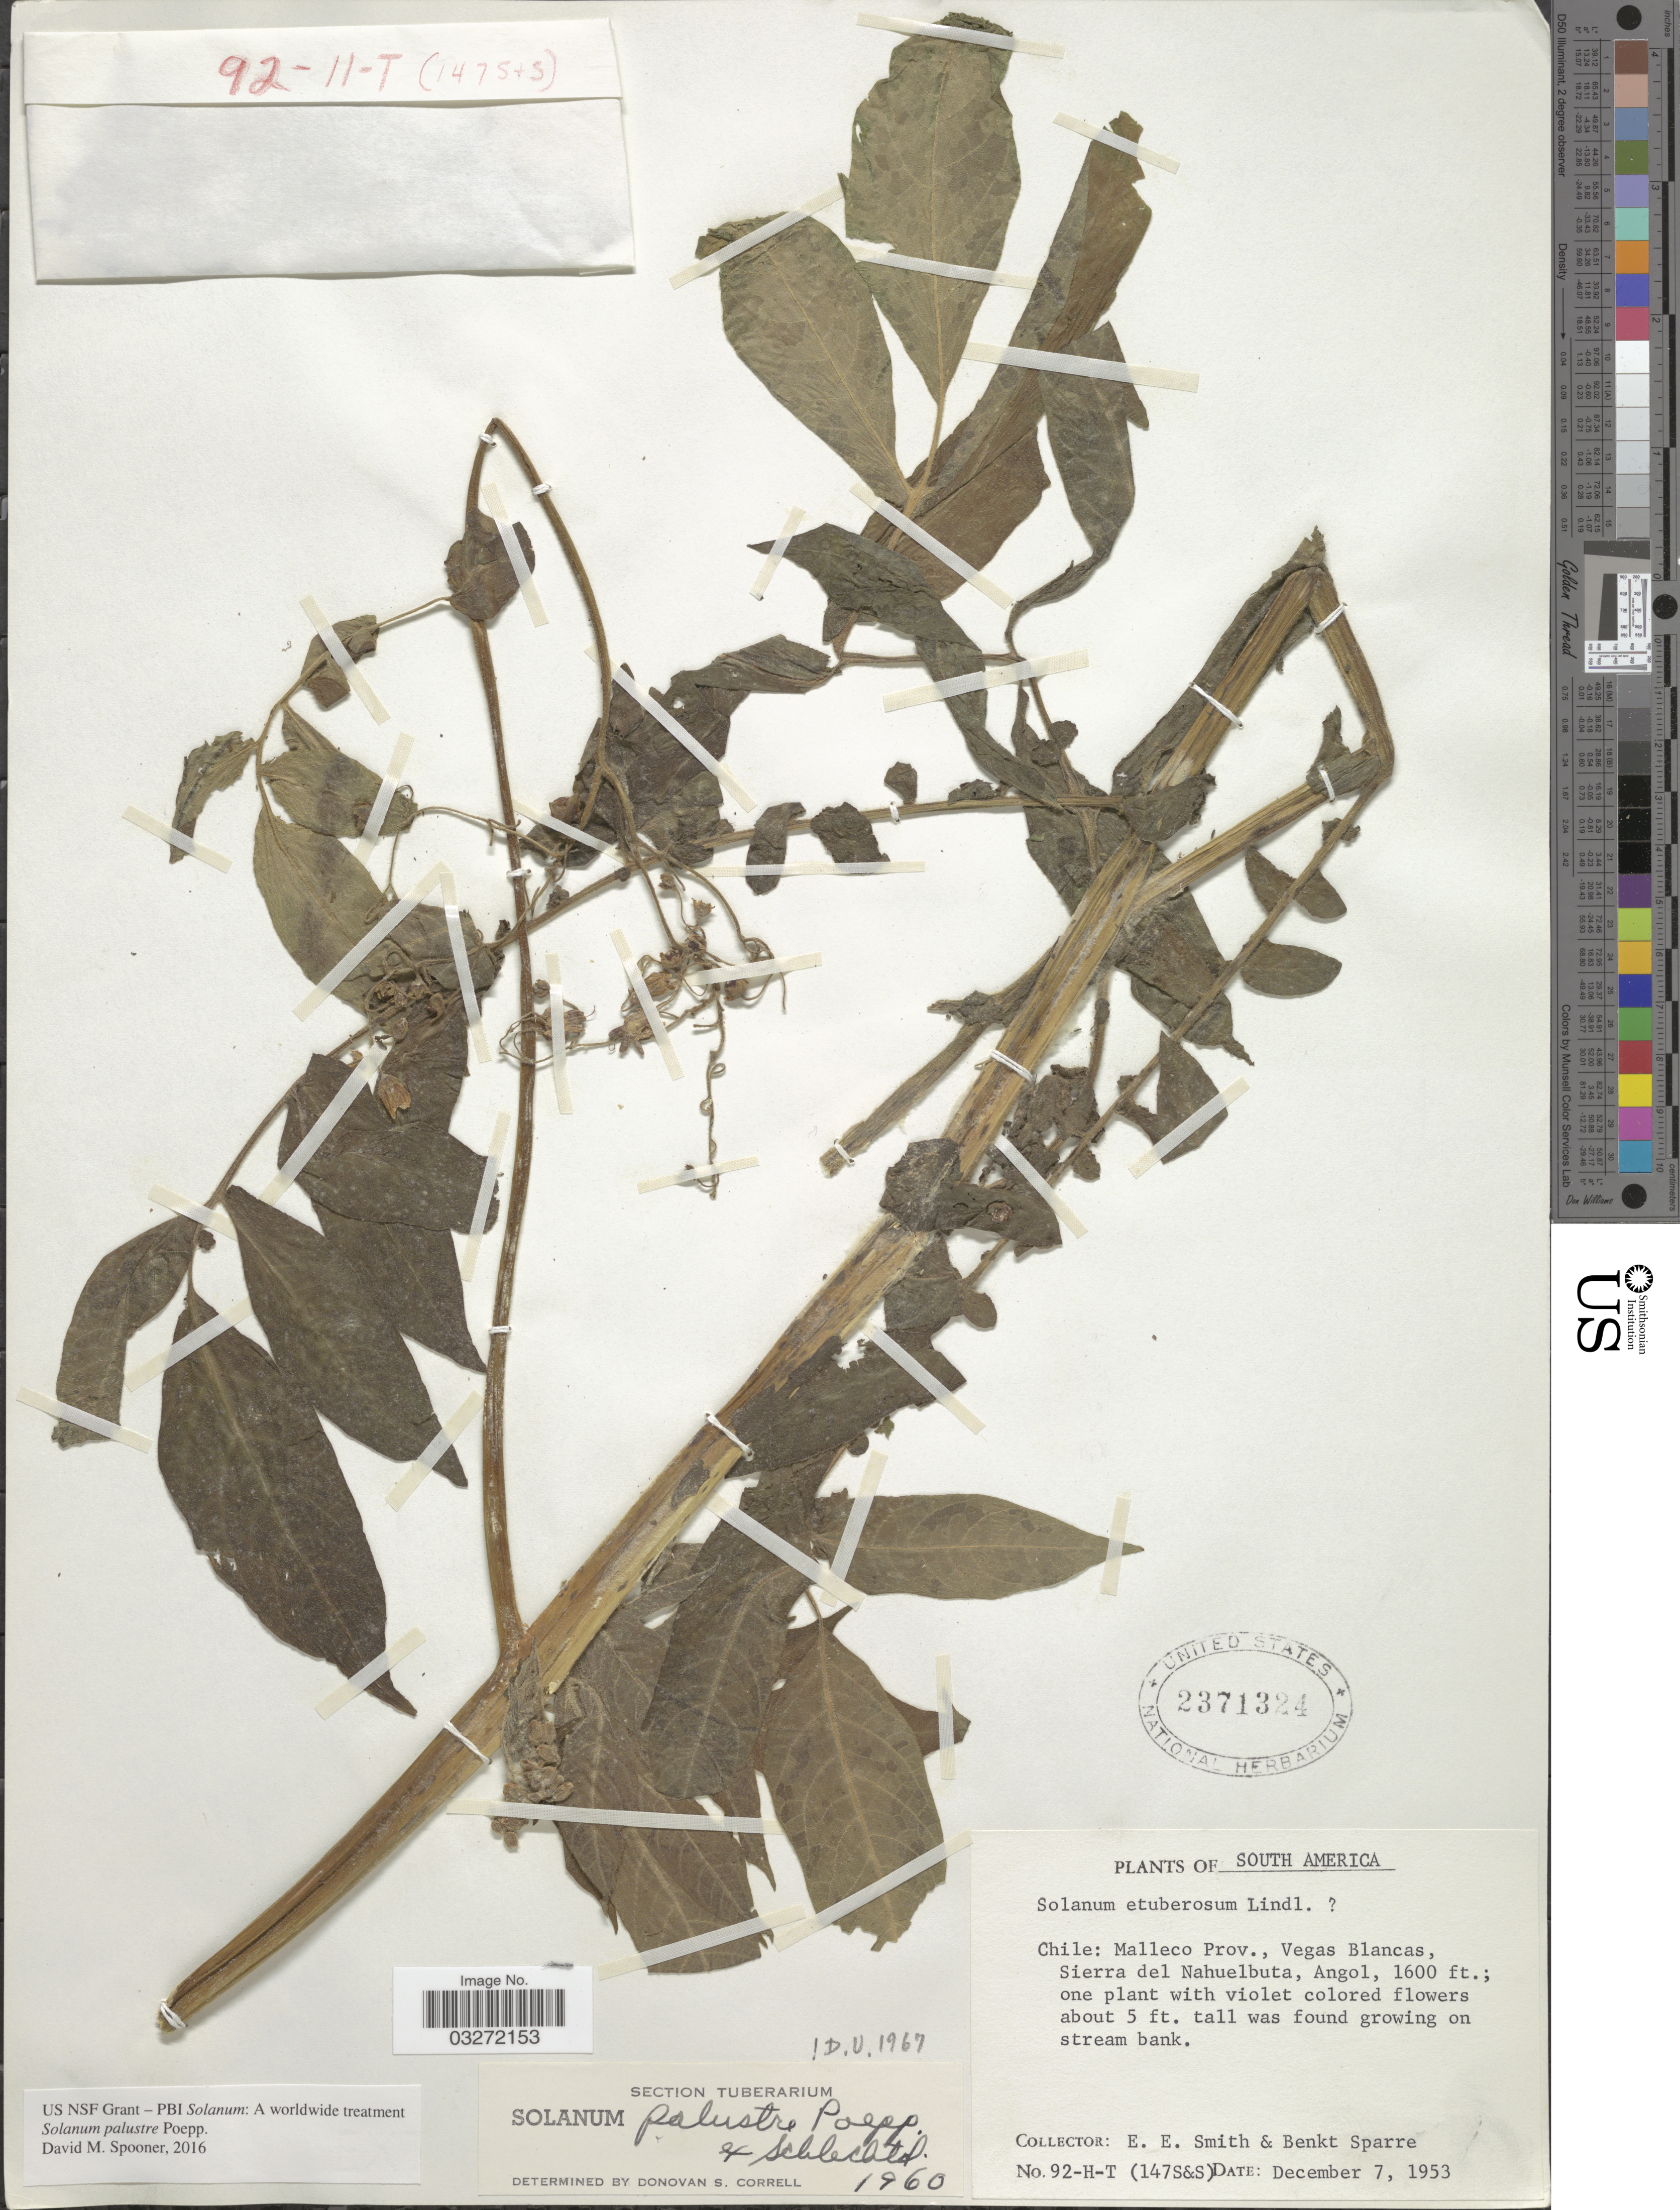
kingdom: Plantae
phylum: Tracheophyta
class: Magnoliopsida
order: Solanales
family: Solanaceae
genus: Solanum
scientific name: Solanum palustre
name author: Poepp. ex Schltr.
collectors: E. E. Smith & B. Sparre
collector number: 92-H-T (147S&S)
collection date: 1953-12-07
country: Chile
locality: Malleco Prov., Vegas Blancas, Sierra del Nahuelbuta, Angol.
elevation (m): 488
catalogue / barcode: US 2371324